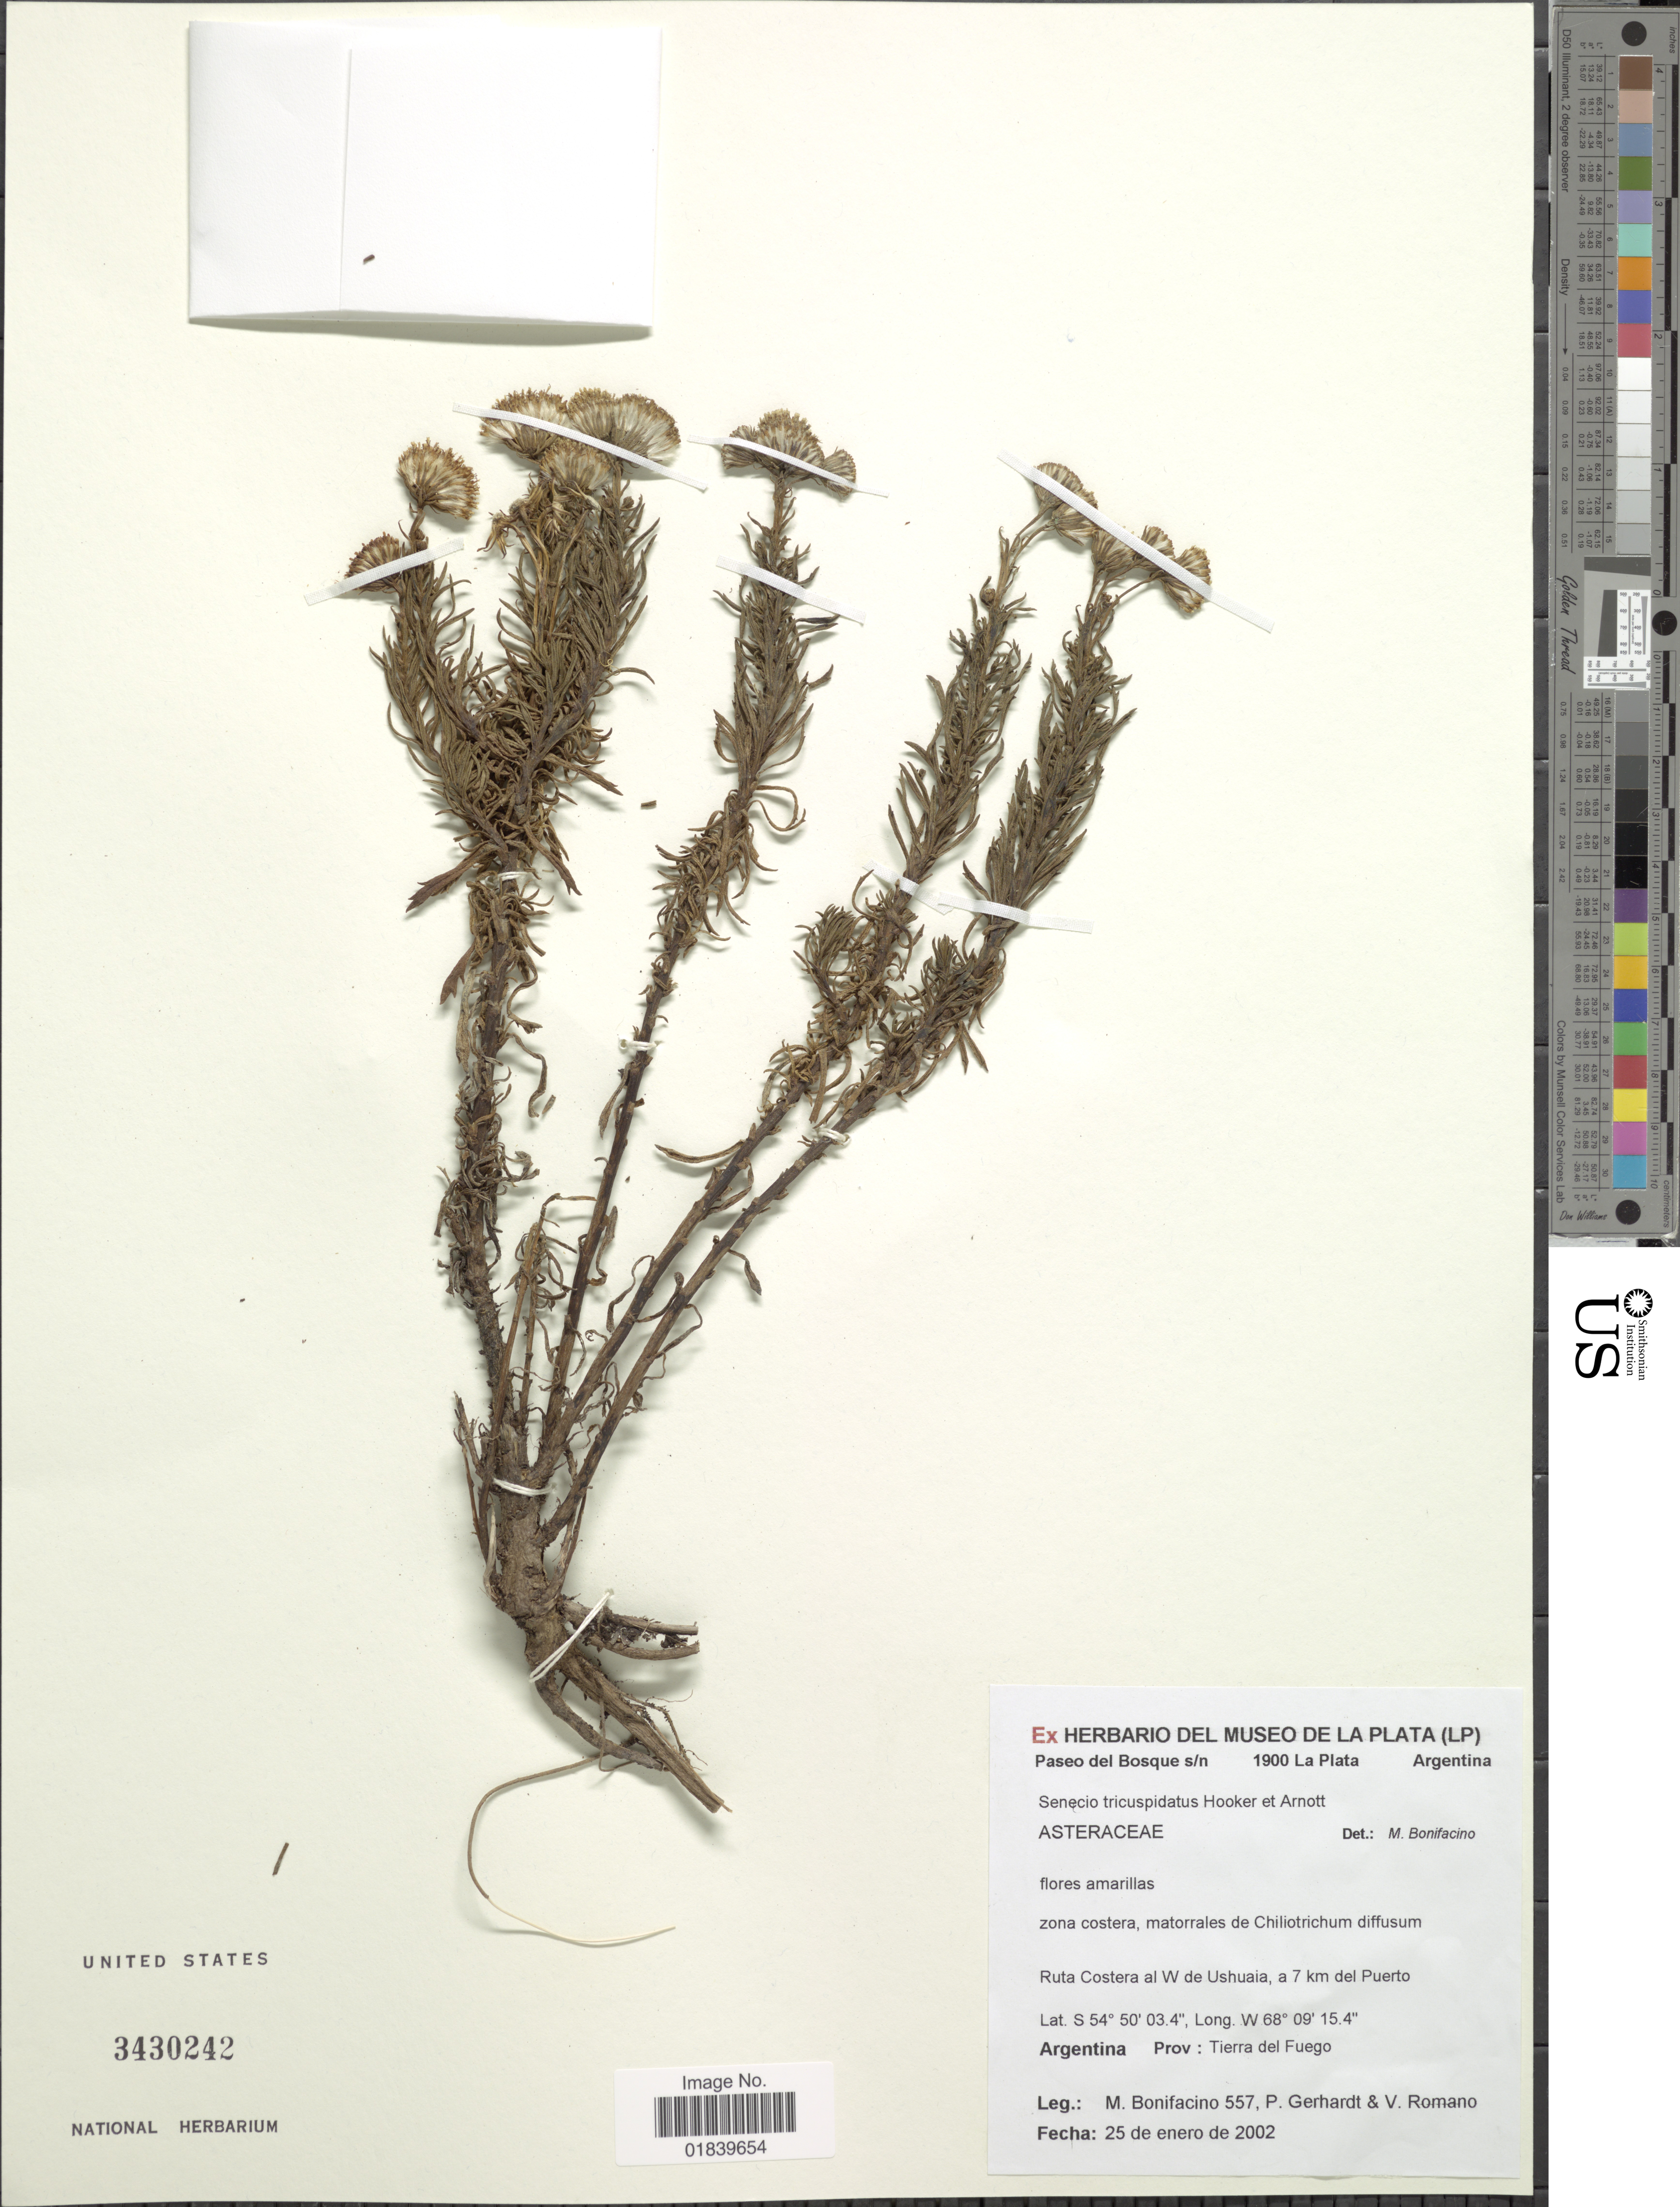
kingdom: Plantae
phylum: Tracheophyta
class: Magnoliopsida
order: Asterales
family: Asteraceae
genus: Senecio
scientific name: Senecio tricuspidatus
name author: Hook. & Arn.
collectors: M. Bonifacino, P. Gerhardt & V. Romano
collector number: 0557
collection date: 2002-01-25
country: Argentina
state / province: Tierra del Fuego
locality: Ruta Costera al W de Ushuia, a 7 km del Puerto.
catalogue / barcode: US 3430242